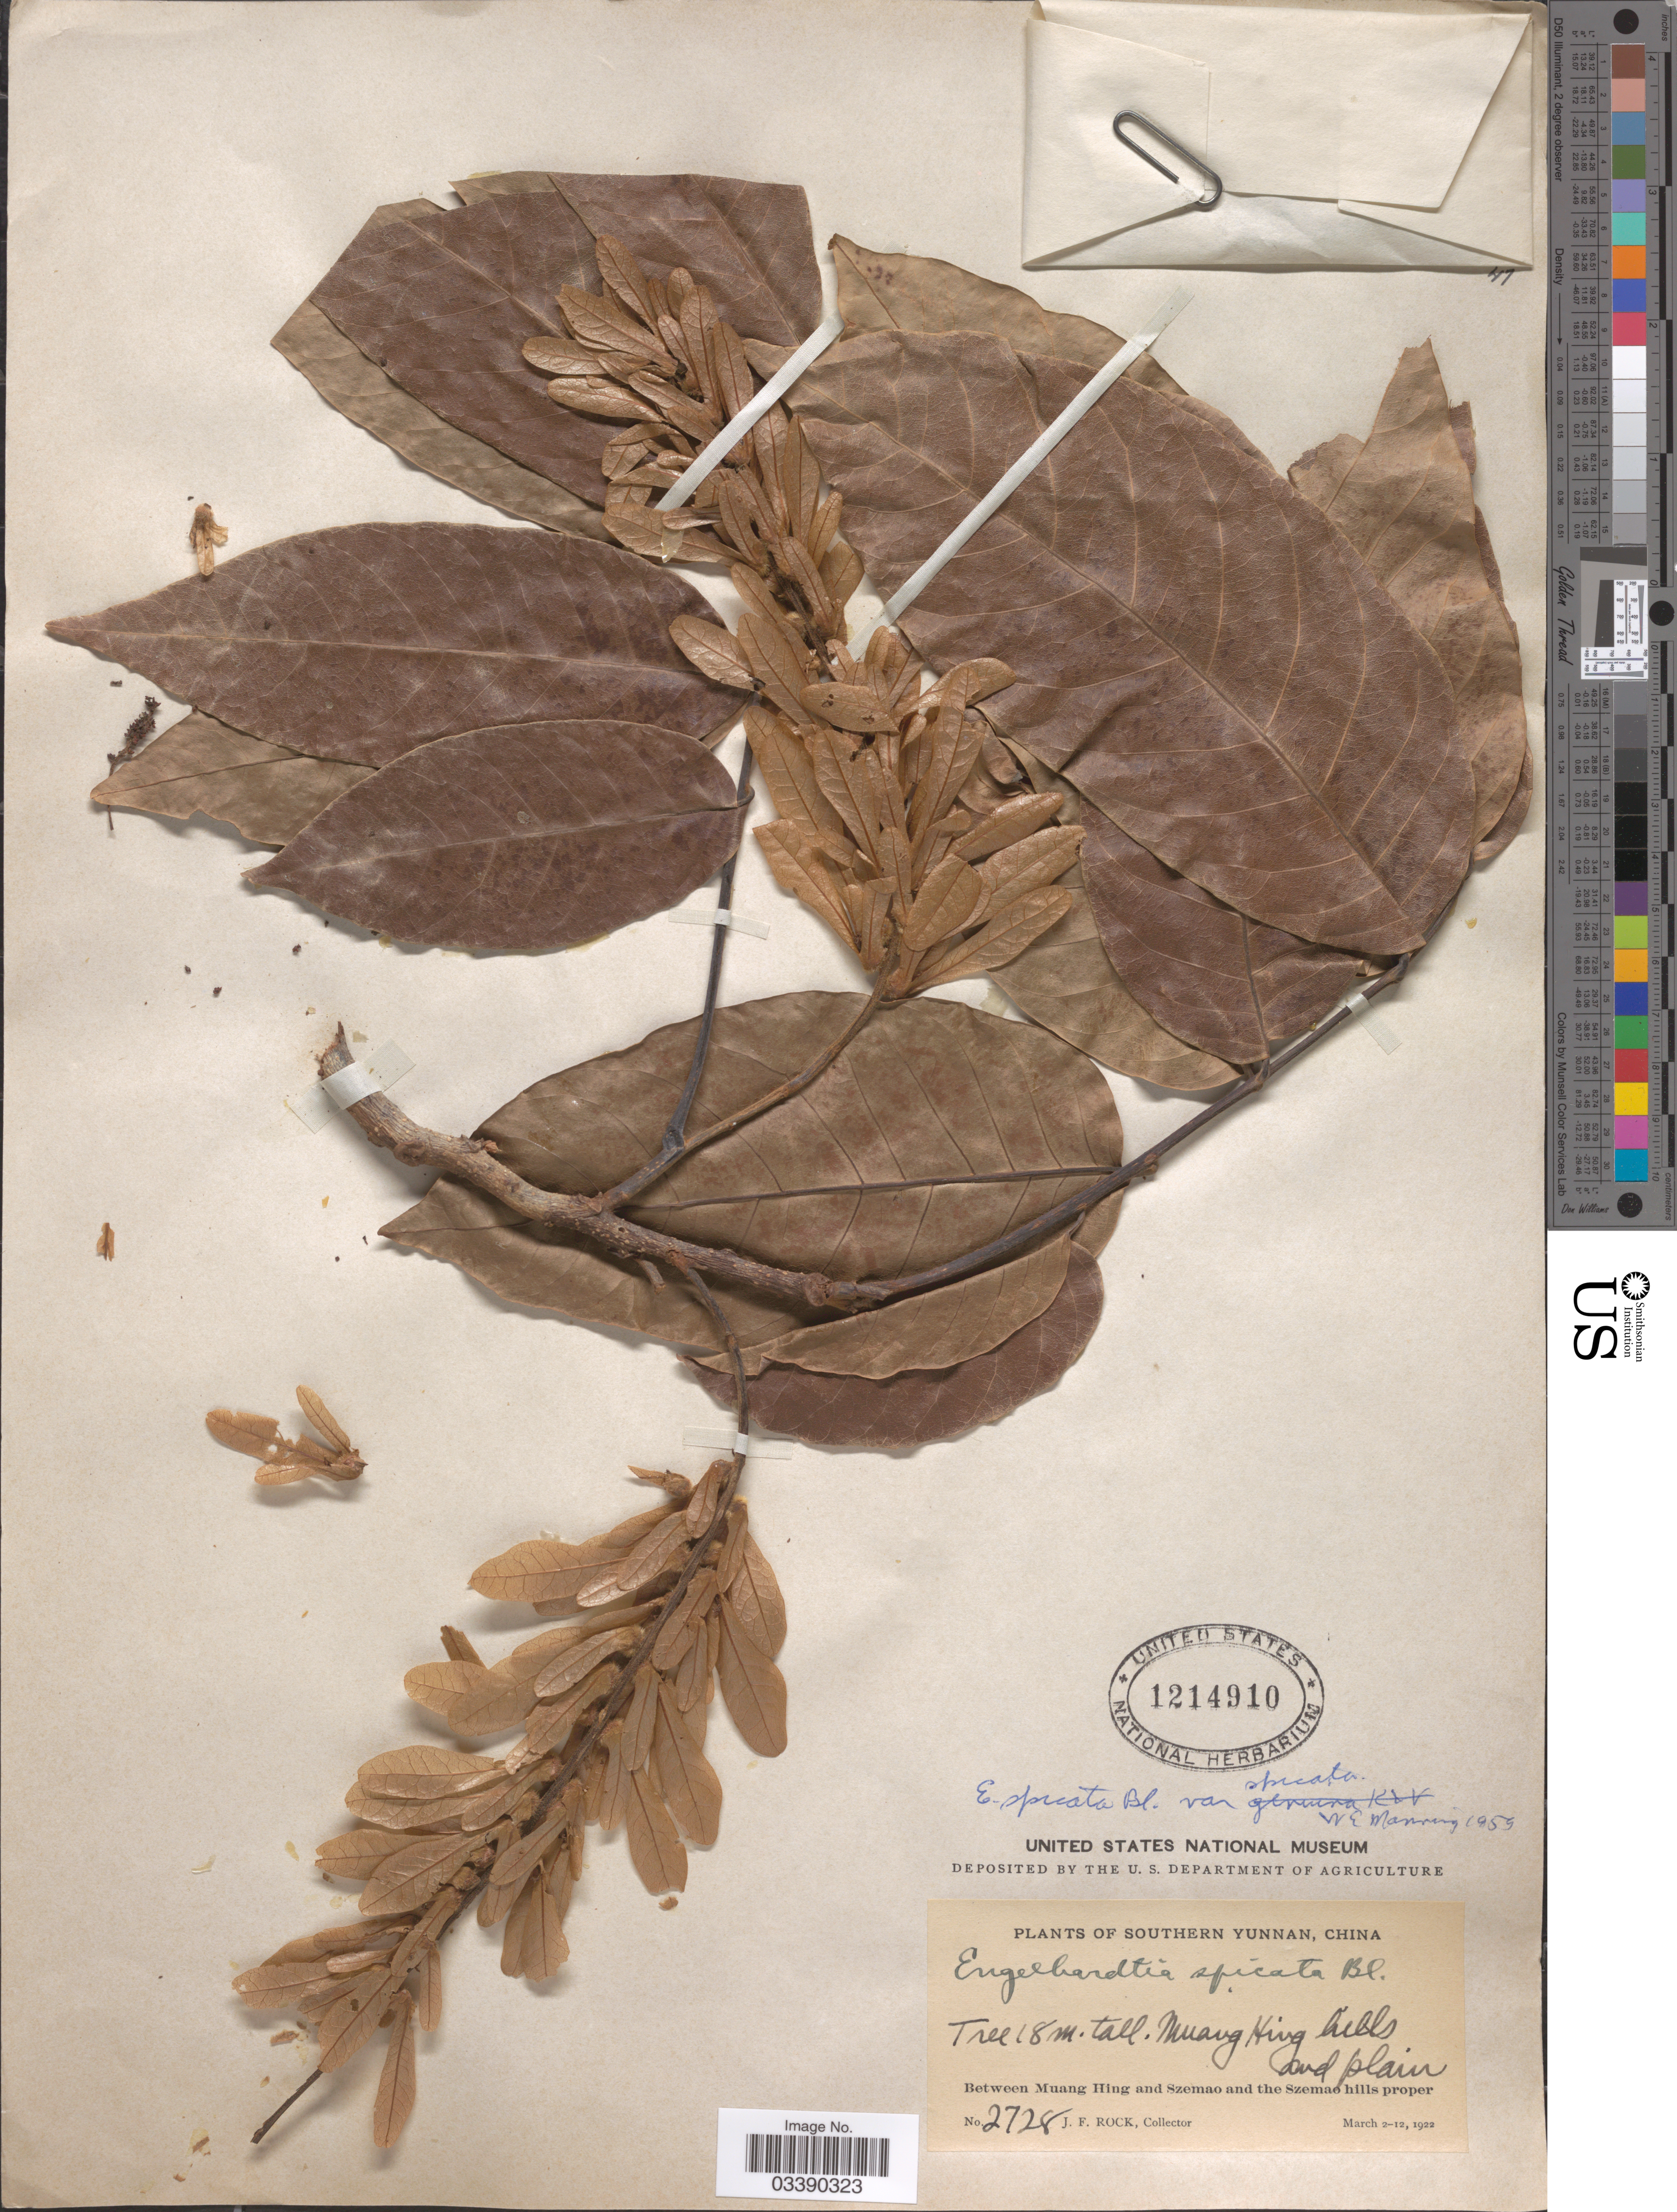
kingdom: Plantae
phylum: Tracheophyta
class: Magnoliopsida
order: Fagales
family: Juglandaceae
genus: Engelhardia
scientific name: Engelhardia spicata var. spicata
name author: Lesch. ex Blume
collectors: J. Rock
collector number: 2728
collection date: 1922-03-02/1922-03-12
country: China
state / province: Yunnan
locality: Southern Yunnan. Between Muang Hing and Szemao and the Szemao hills proper. Muang Hing hills and plain.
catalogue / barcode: US 1214910